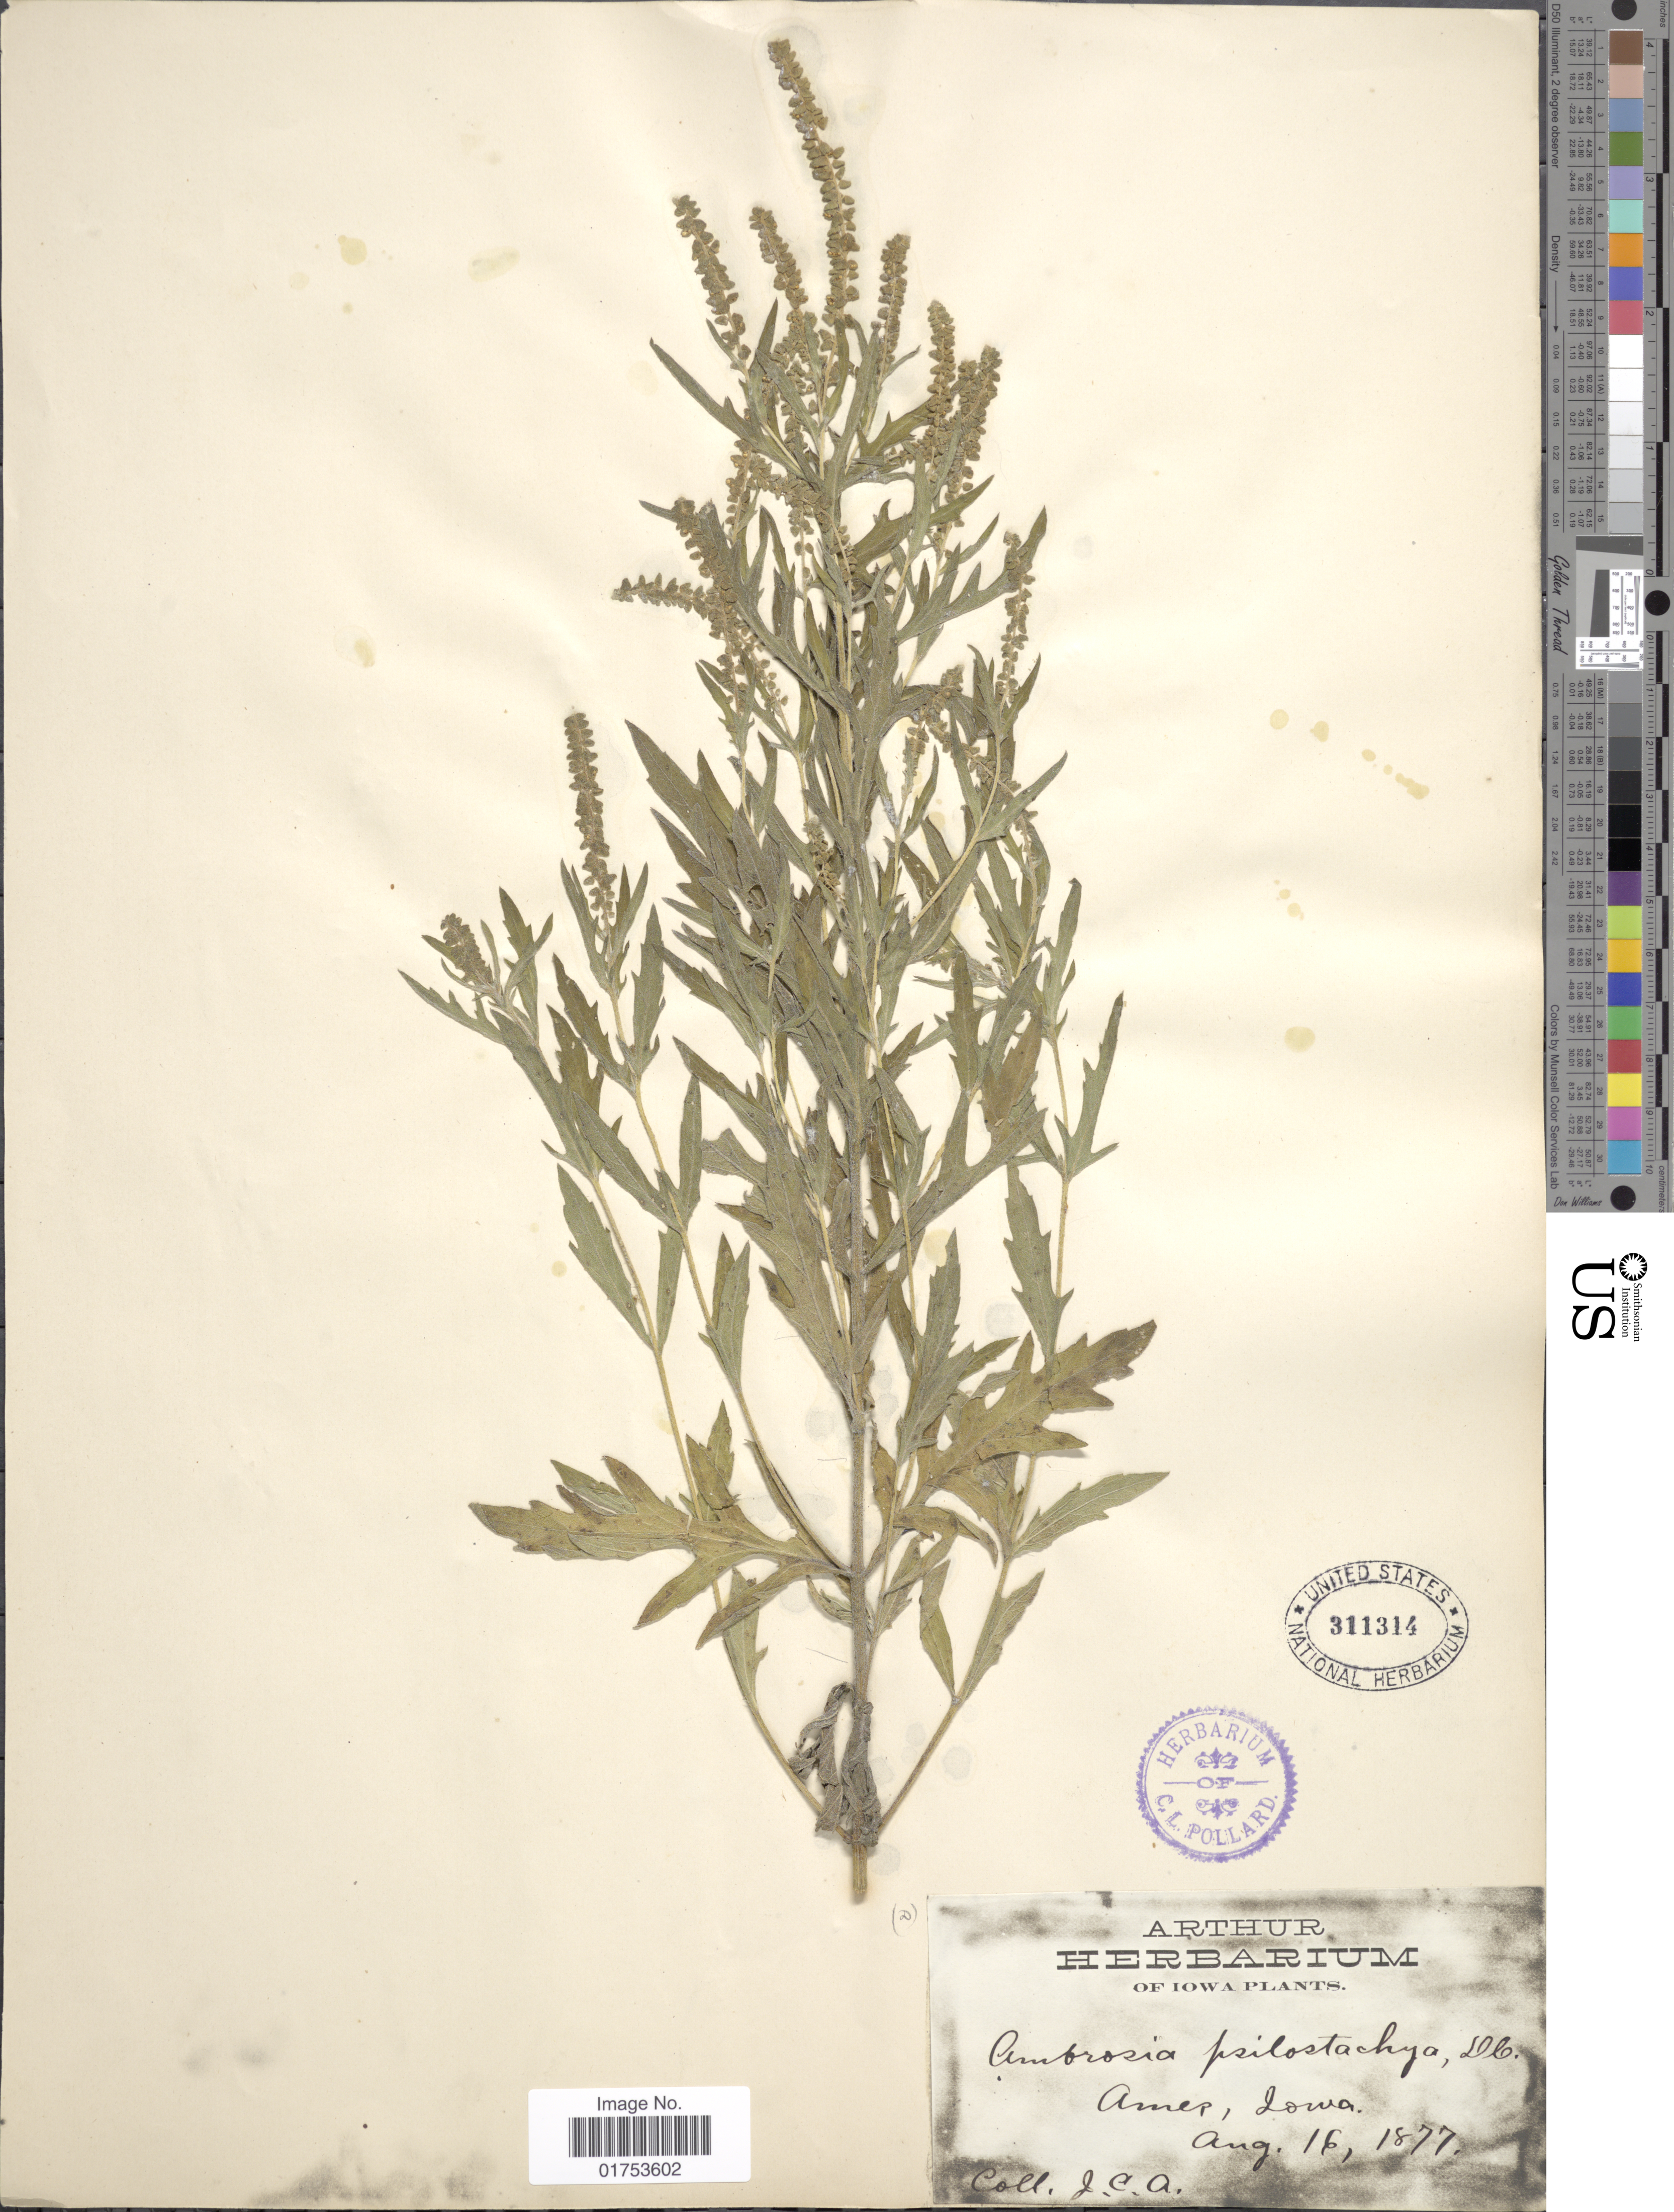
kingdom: Plantae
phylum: Tracheophyta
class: Magnoliopsida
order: Asterales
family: Asteraceae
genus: Ambrosia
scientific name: Ambrosia psilostachya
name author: DC.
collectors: J. C. Arthur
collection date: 1877-08-16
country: United States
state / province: Iowa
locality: Amer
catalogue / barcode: US 311314